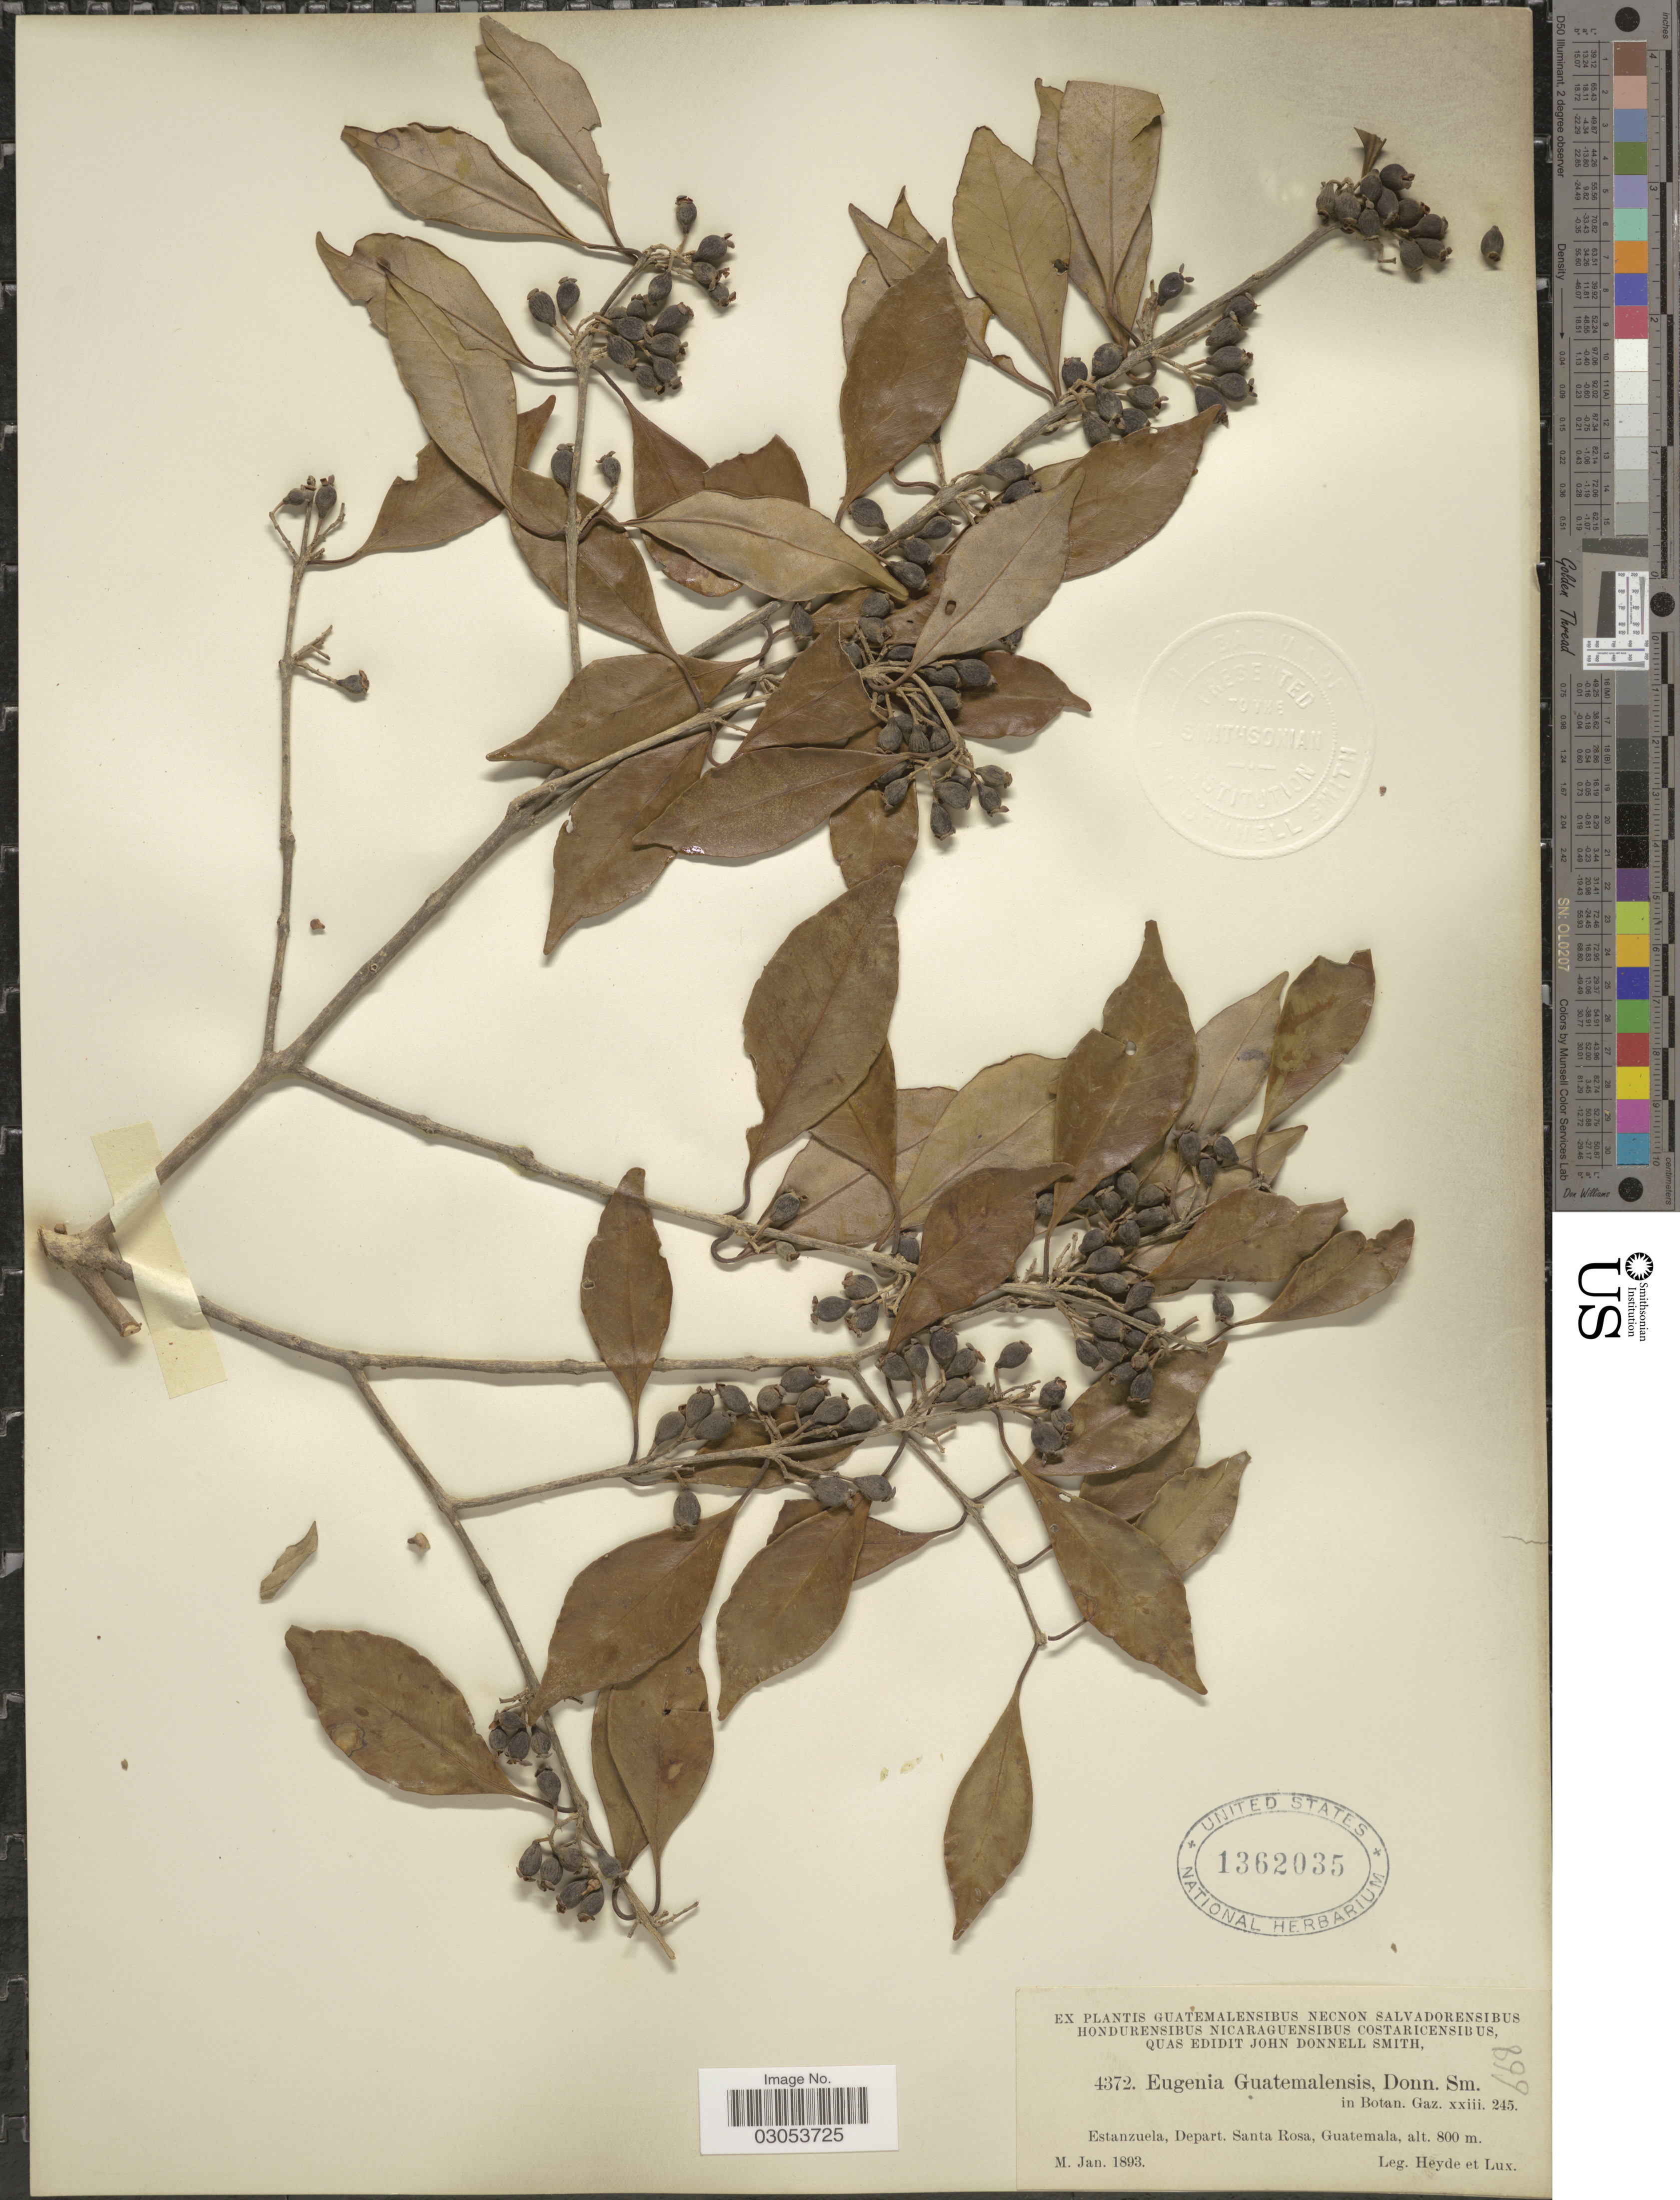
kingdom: Plantae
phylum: Tracheophyta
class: Magnoliopsida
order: Myrtales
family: Myrtaceae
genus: Eugenia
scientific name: Eugenia guatemalensis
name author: Donn. Sm.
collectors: Heyde & Lux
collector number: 4372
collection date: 1893-01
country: Guatemala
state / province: Santa Rosa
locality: Estanzuela, Depart. Santa Rosa.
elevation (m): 800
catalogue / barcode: US 1362035